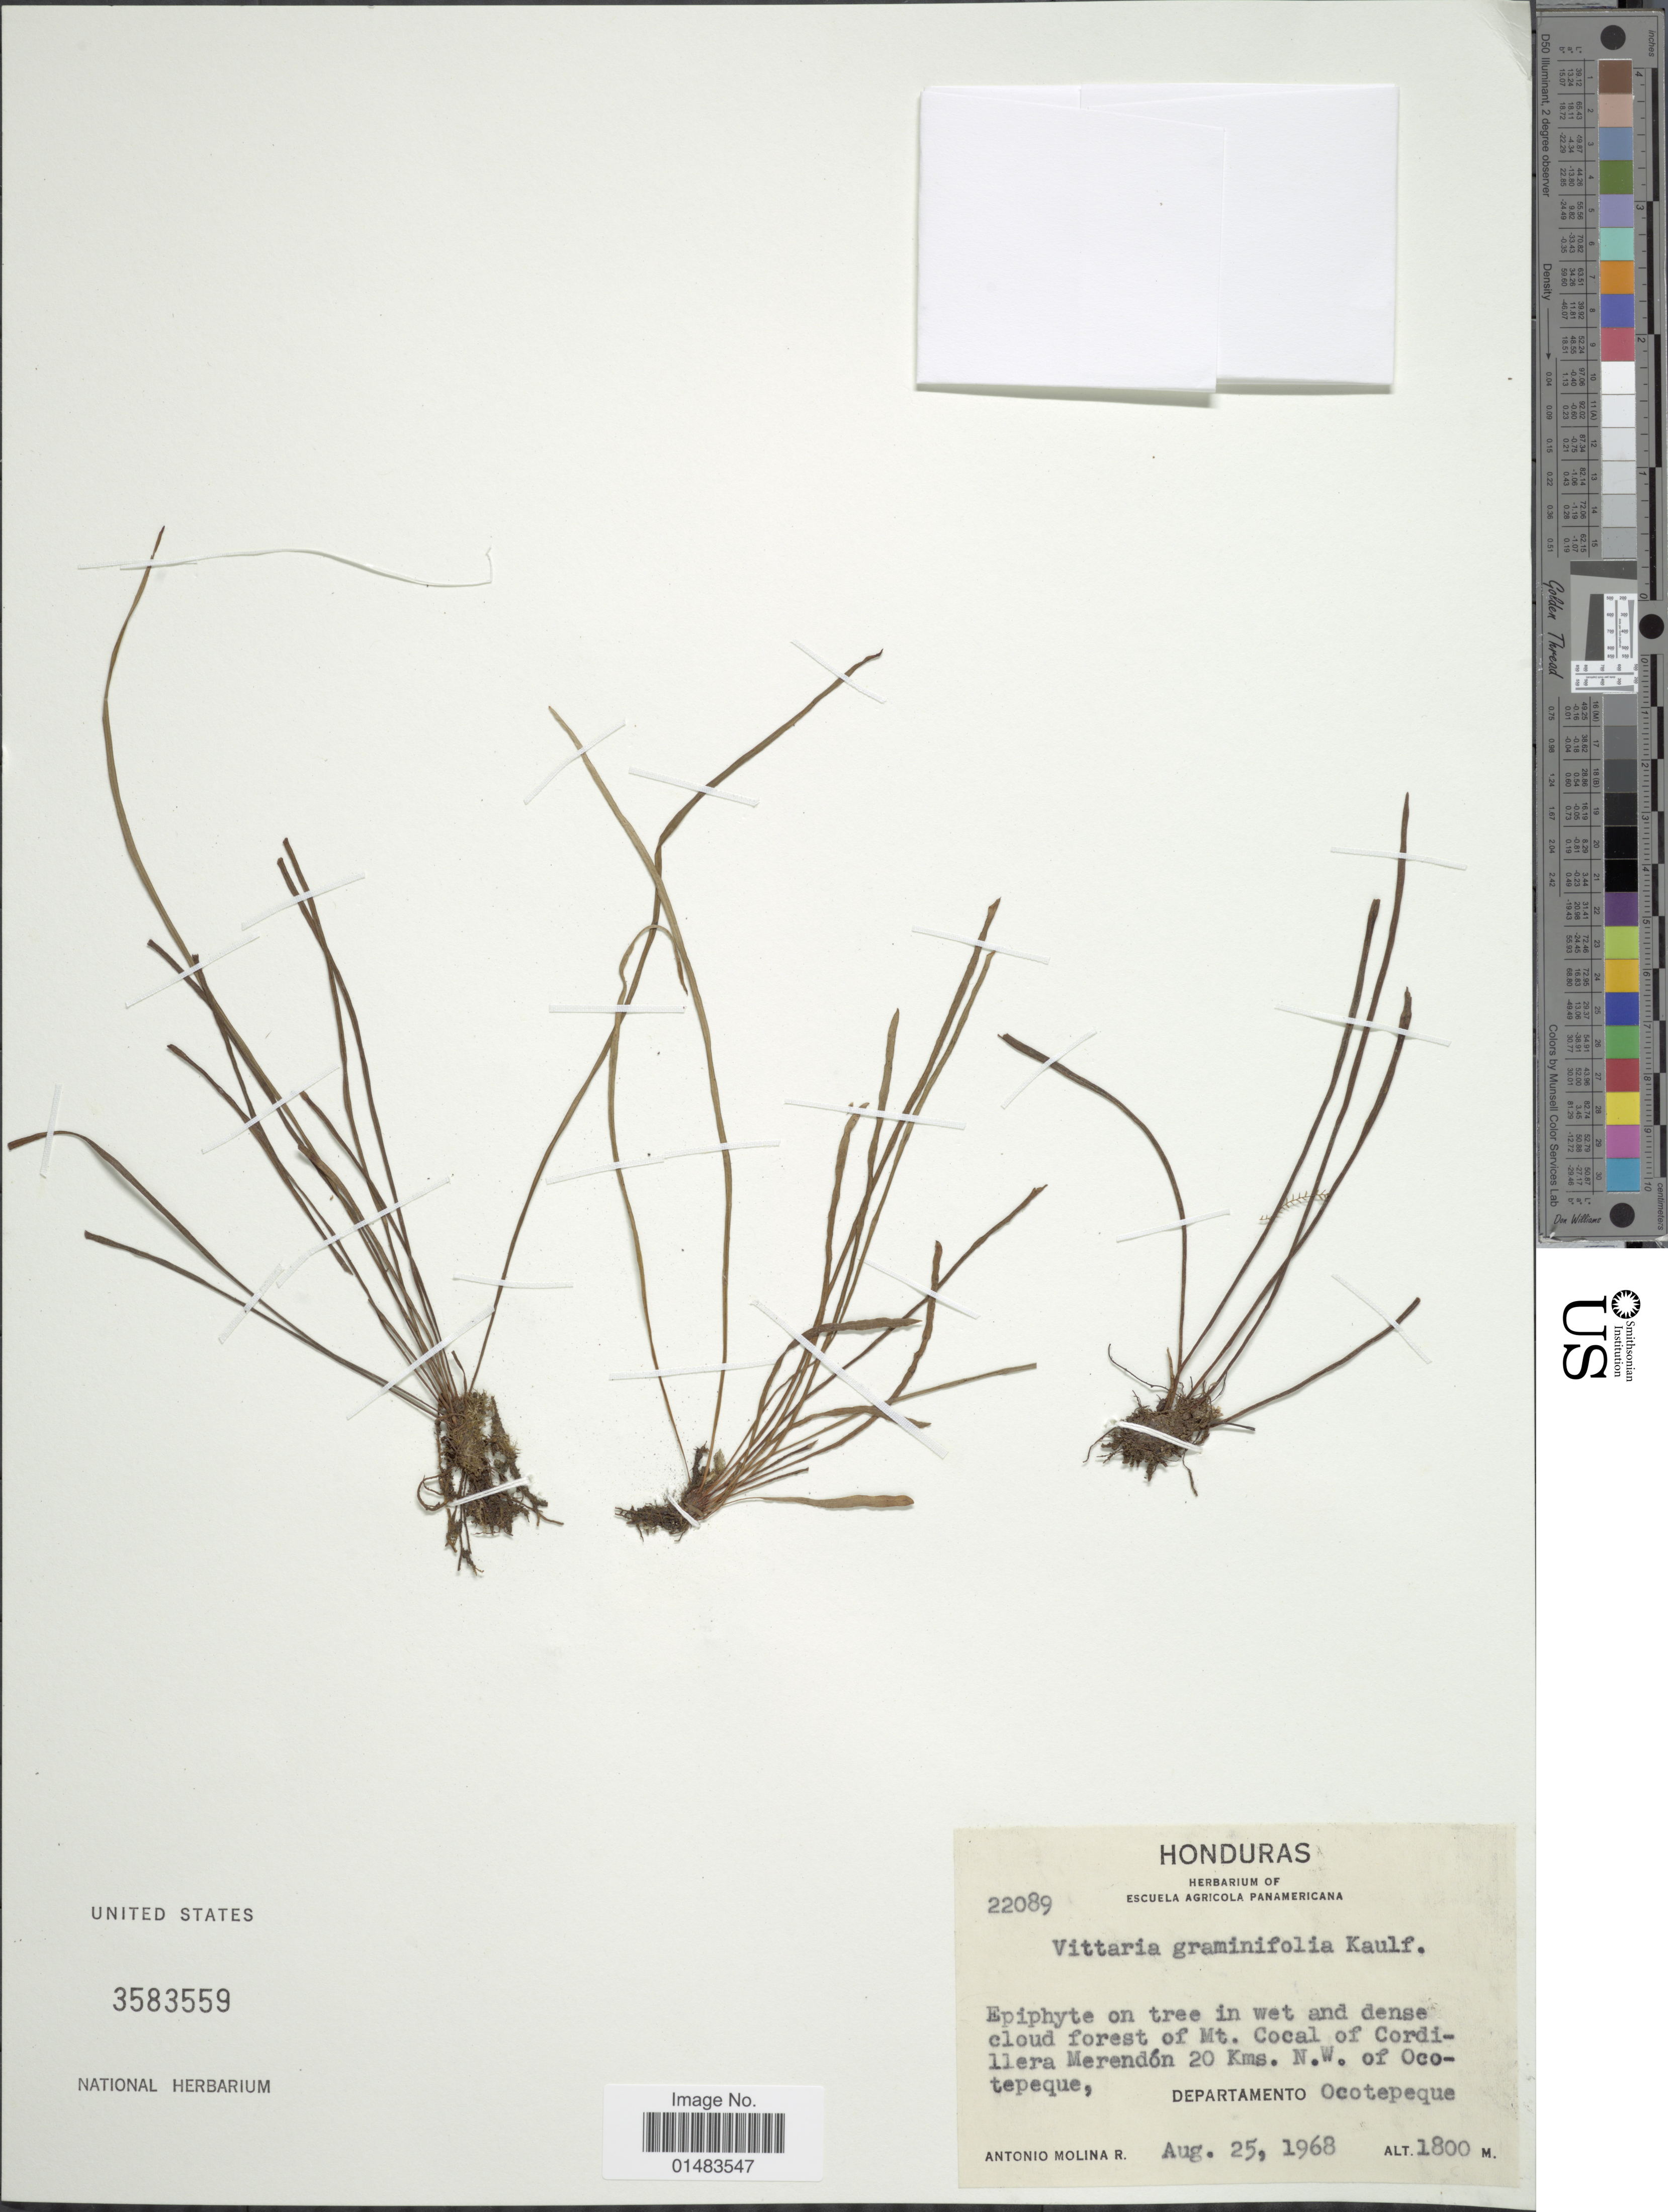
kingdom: Plantae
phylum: Tracheophyta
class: Polypodiopsida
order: Polypodiales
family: Pteridaceae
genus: Vittaria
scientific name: Vittaria graminifolia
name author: Kaulf.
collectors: A. Molina R.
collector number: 22089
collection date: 1968-08-25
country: Honduras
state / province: Ocotepeque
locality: Epiphyte on tree in wet and dense cloud forest of Mt. Cocal of Cordillera Merendon 20 Kms. N.W. of Ocotepeque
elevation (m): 1800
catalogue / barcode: US 3583559